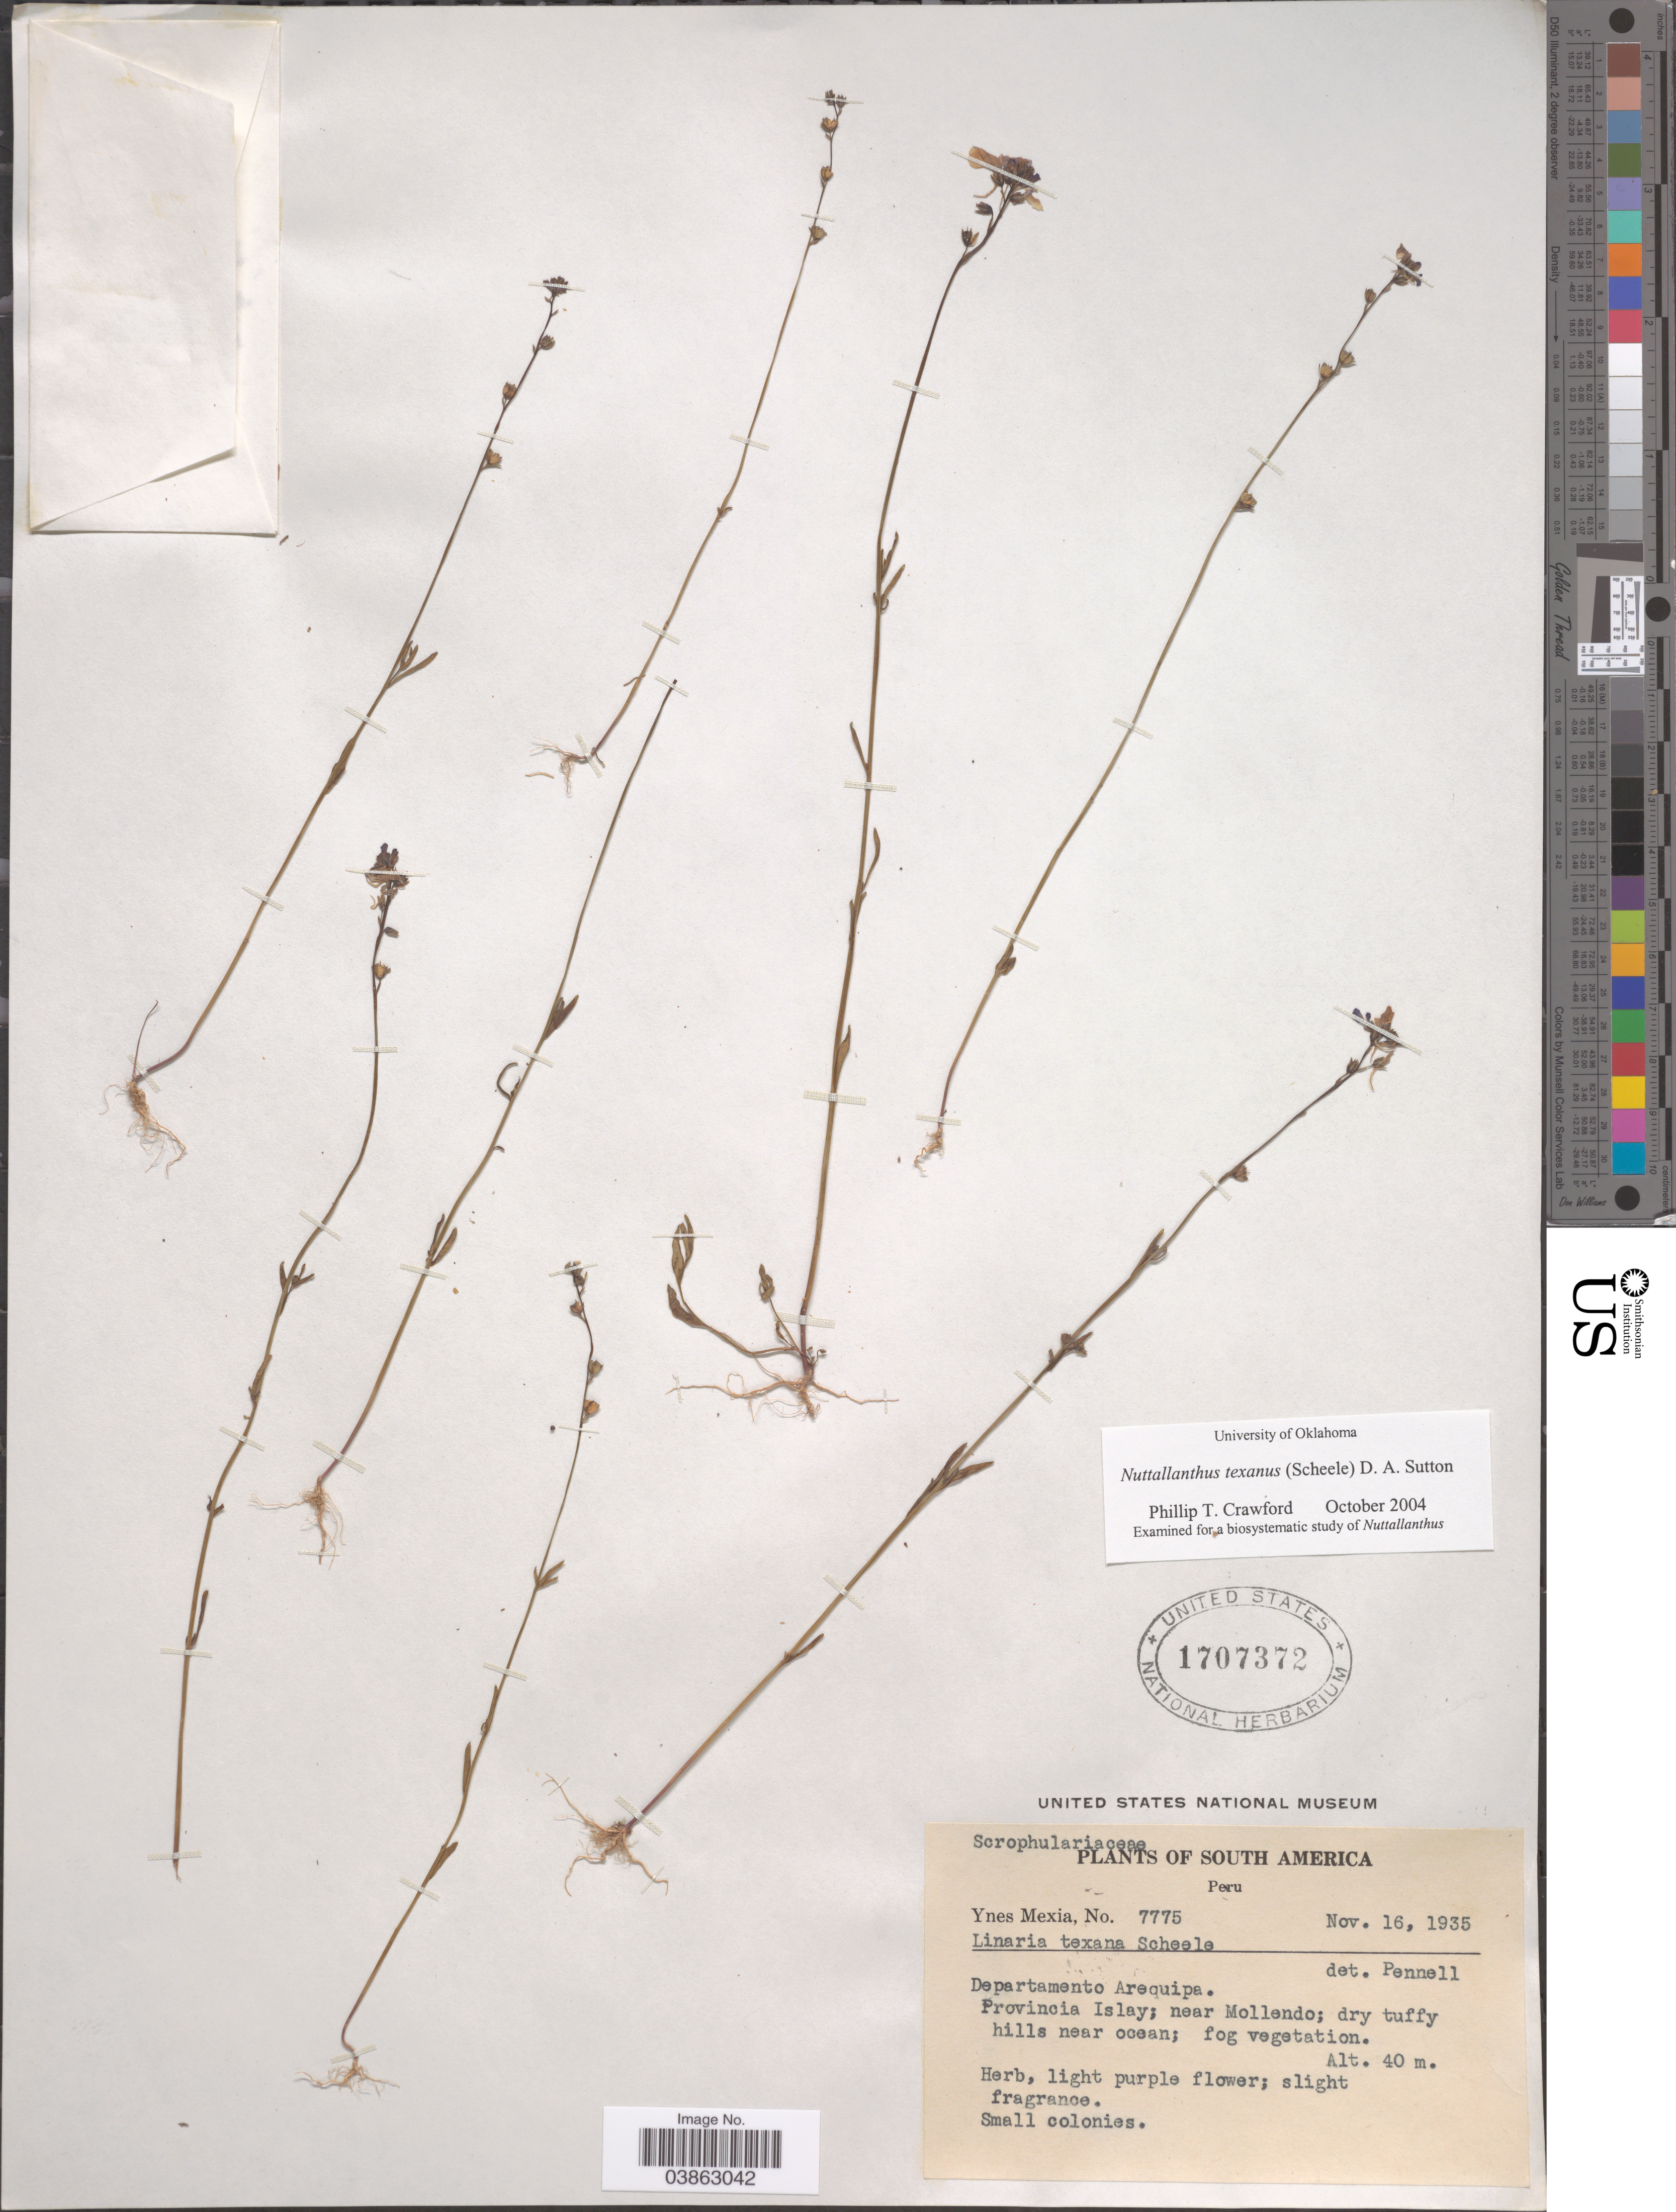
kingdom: Plantae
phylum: Tracheophyta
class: Magnoliopsida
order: Lamiales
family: Plantaginaceae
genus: Linaria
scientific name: Linaria texana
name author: Scheele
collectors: Y. Mexia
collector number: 7775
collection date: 1935-11-16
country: Peru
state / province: Arequipa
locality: Departamento Arequipa. Provincia Islay; near Mollendo.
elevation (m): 40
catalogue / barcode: US 1707372